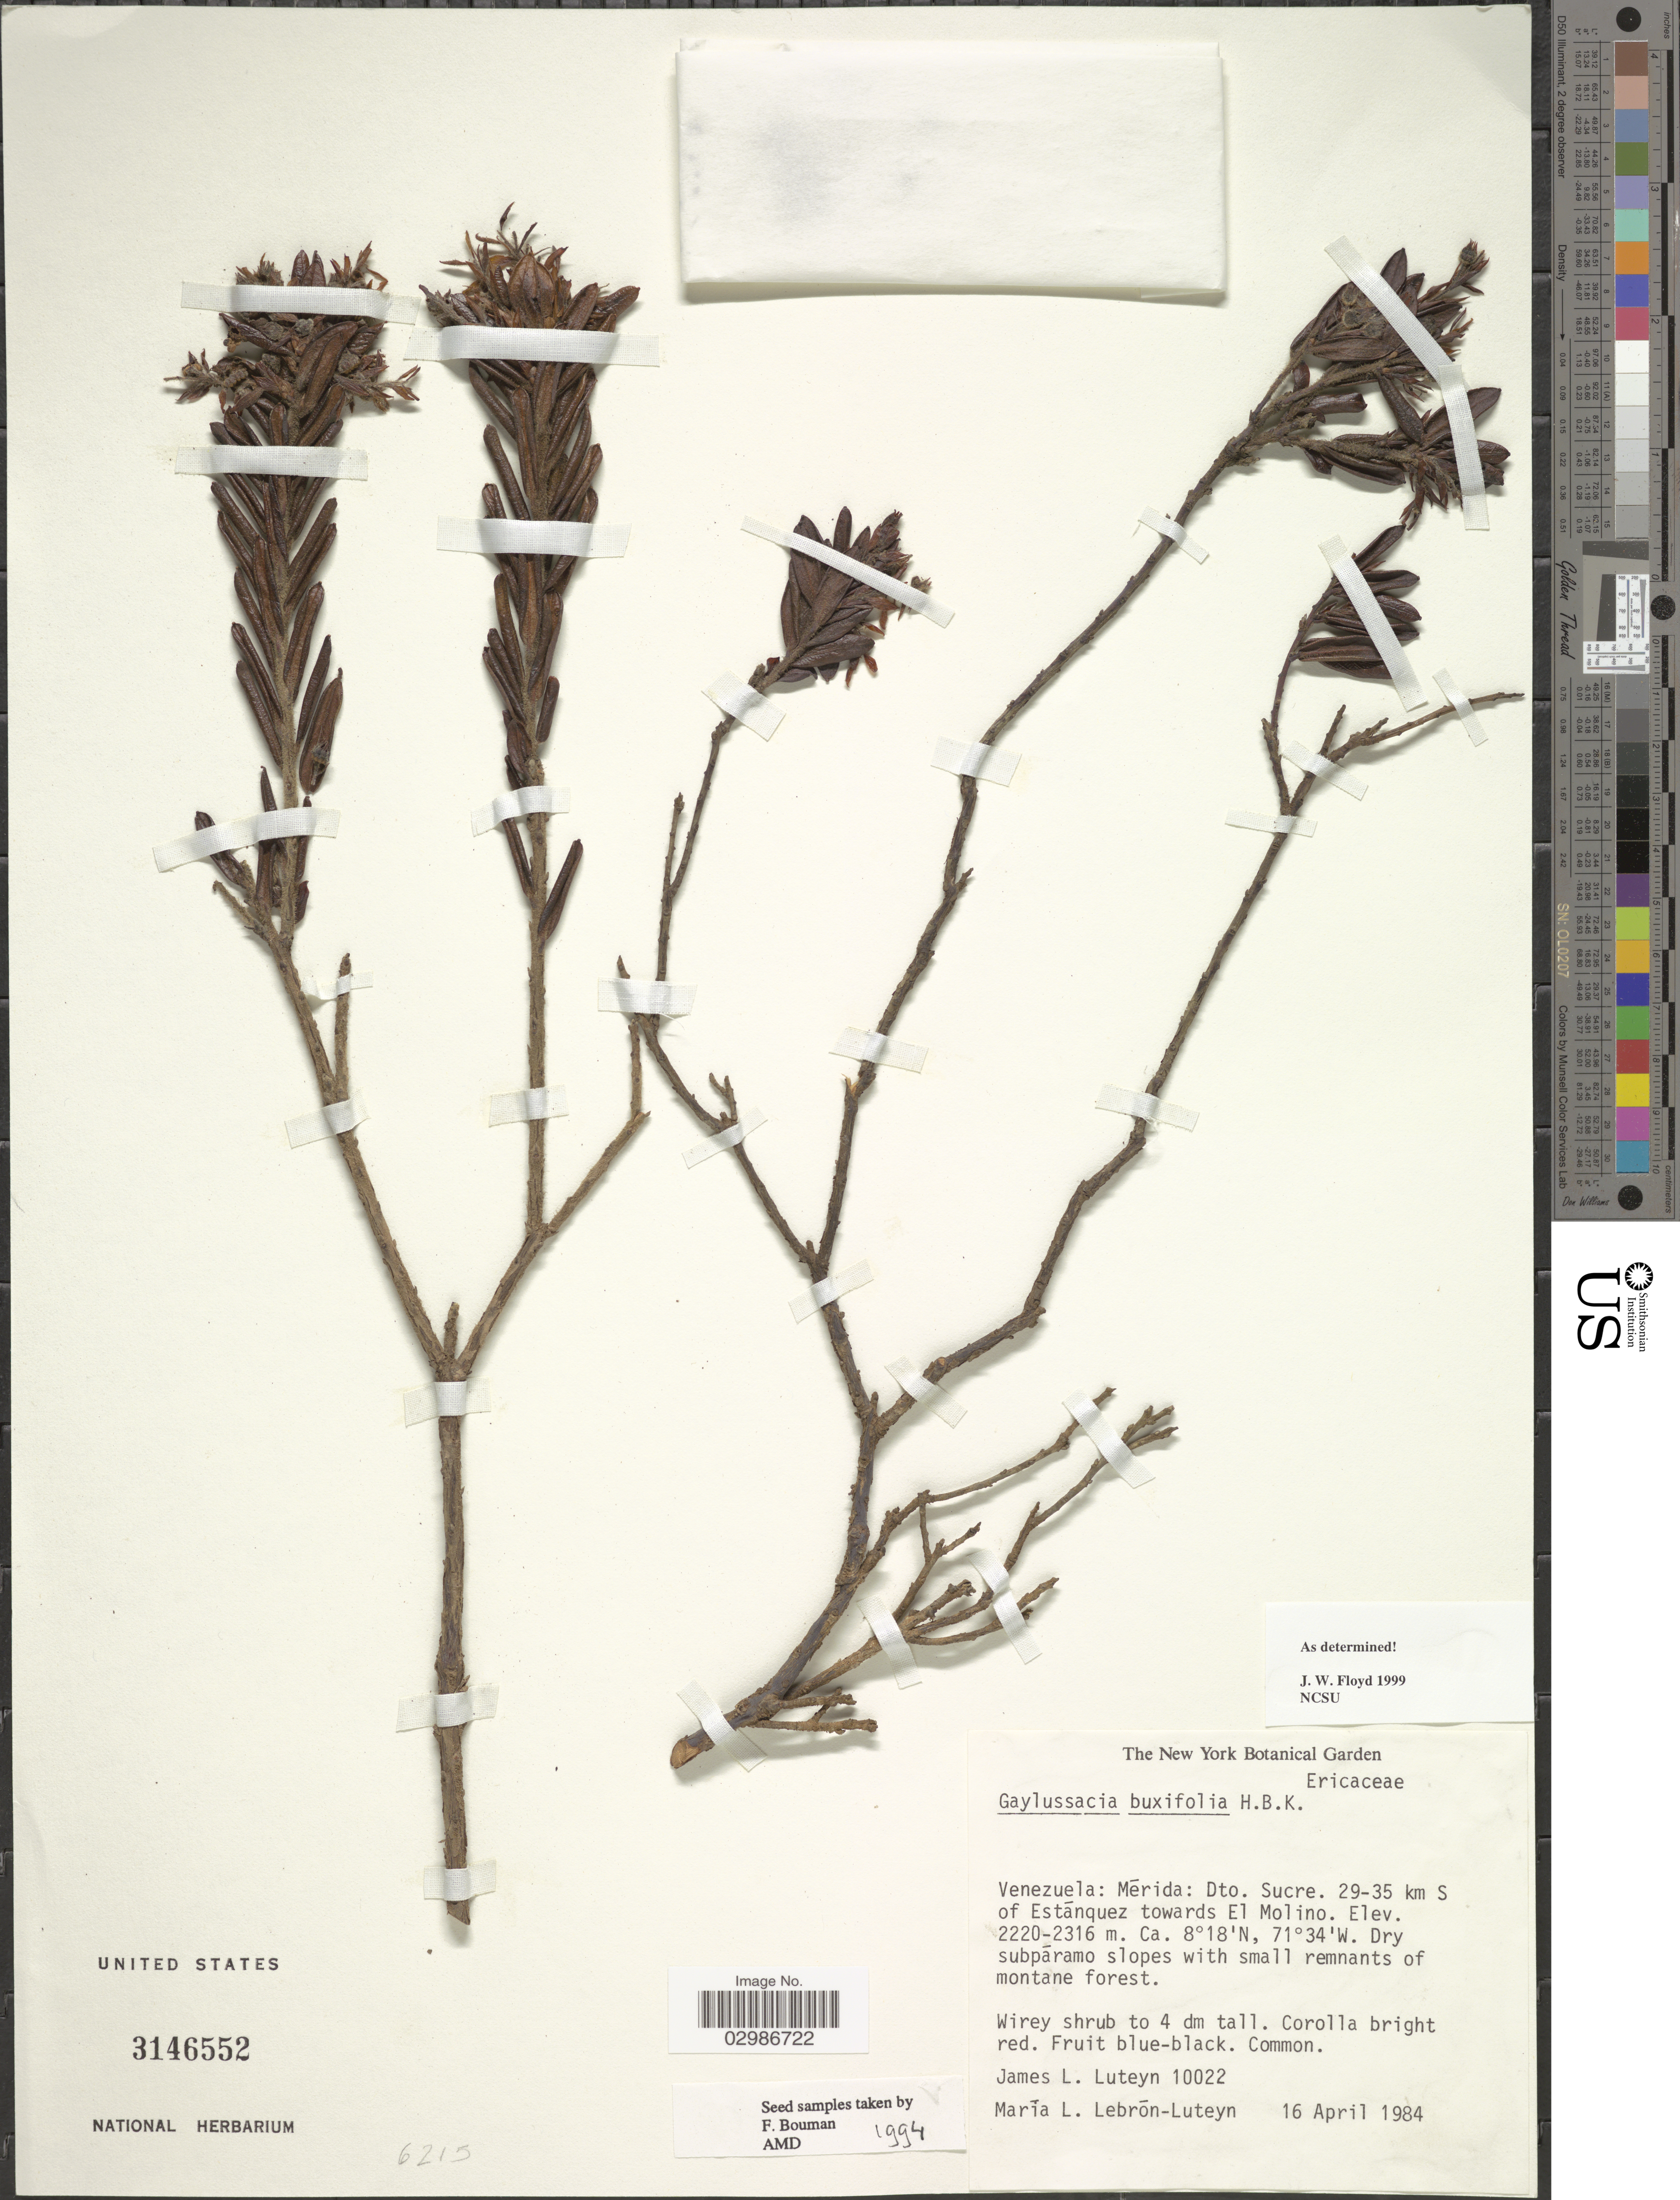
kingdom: Plantae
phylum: Tracheophyta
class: Magnoliopsida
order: Ericales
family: Ericaceae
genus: Gaylussacia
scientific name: Gaylussacia buxifolia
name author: Kunth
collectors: J. Luteyn & M. L. Lebrón-Luteyn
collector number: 10022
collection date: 1984-04-16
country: Venezuela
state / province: Mérida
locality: Dto. Sucre. 29-35 km S of Estánquez towards El Molino.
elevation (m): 2220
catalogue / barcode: US 3146552